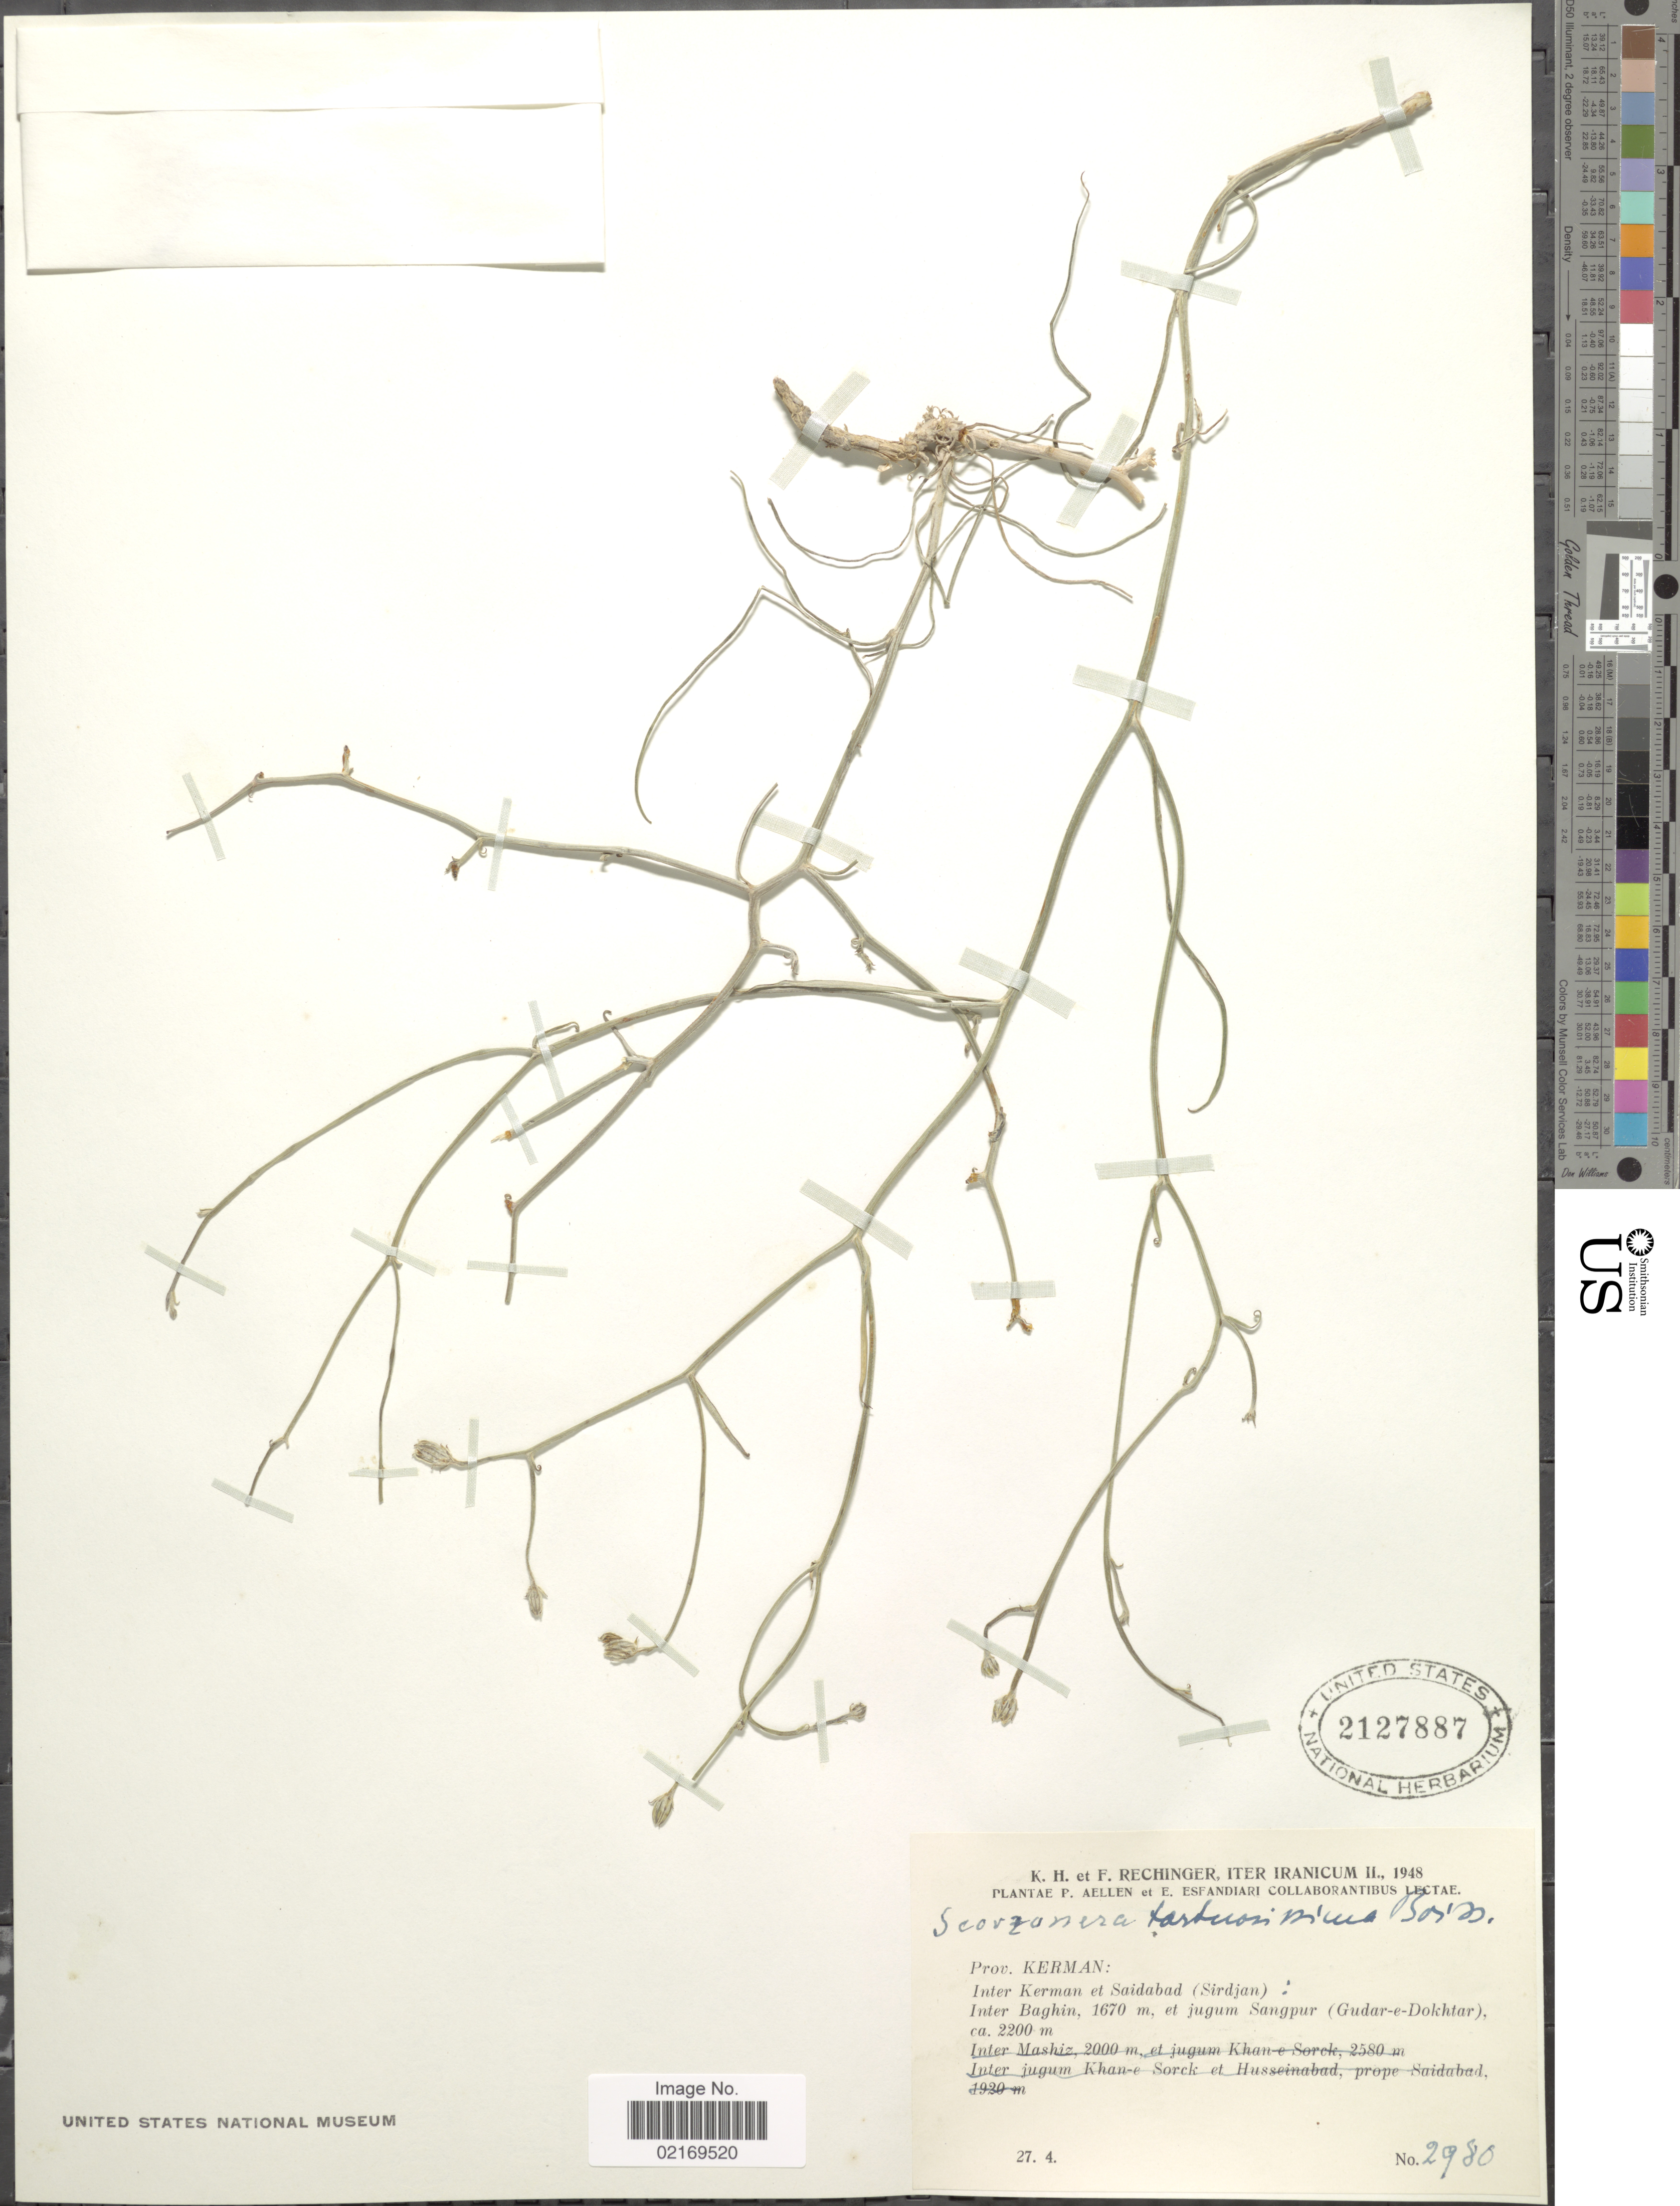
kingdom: Plantae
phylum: Tracheophyta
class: Magnoliopsida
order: Asterales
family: Asteraceae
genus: Scorzonera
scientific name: Scorzonera tortuosissima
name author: Boiss.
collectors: K. H. Rechinger, F. Rechinger, P. Aellen & E. Esfandiari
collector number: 2980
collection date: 1948-04-27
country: Iran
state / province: Kerman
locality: Iter Iranicum, Prov. Kerman: Inter Kerman et Saidabad (Sirdjan): Inter Baghin, et jugum Sangpur (Gudar-e-Dokhtar).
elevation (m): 1670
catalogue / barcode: US 2127887